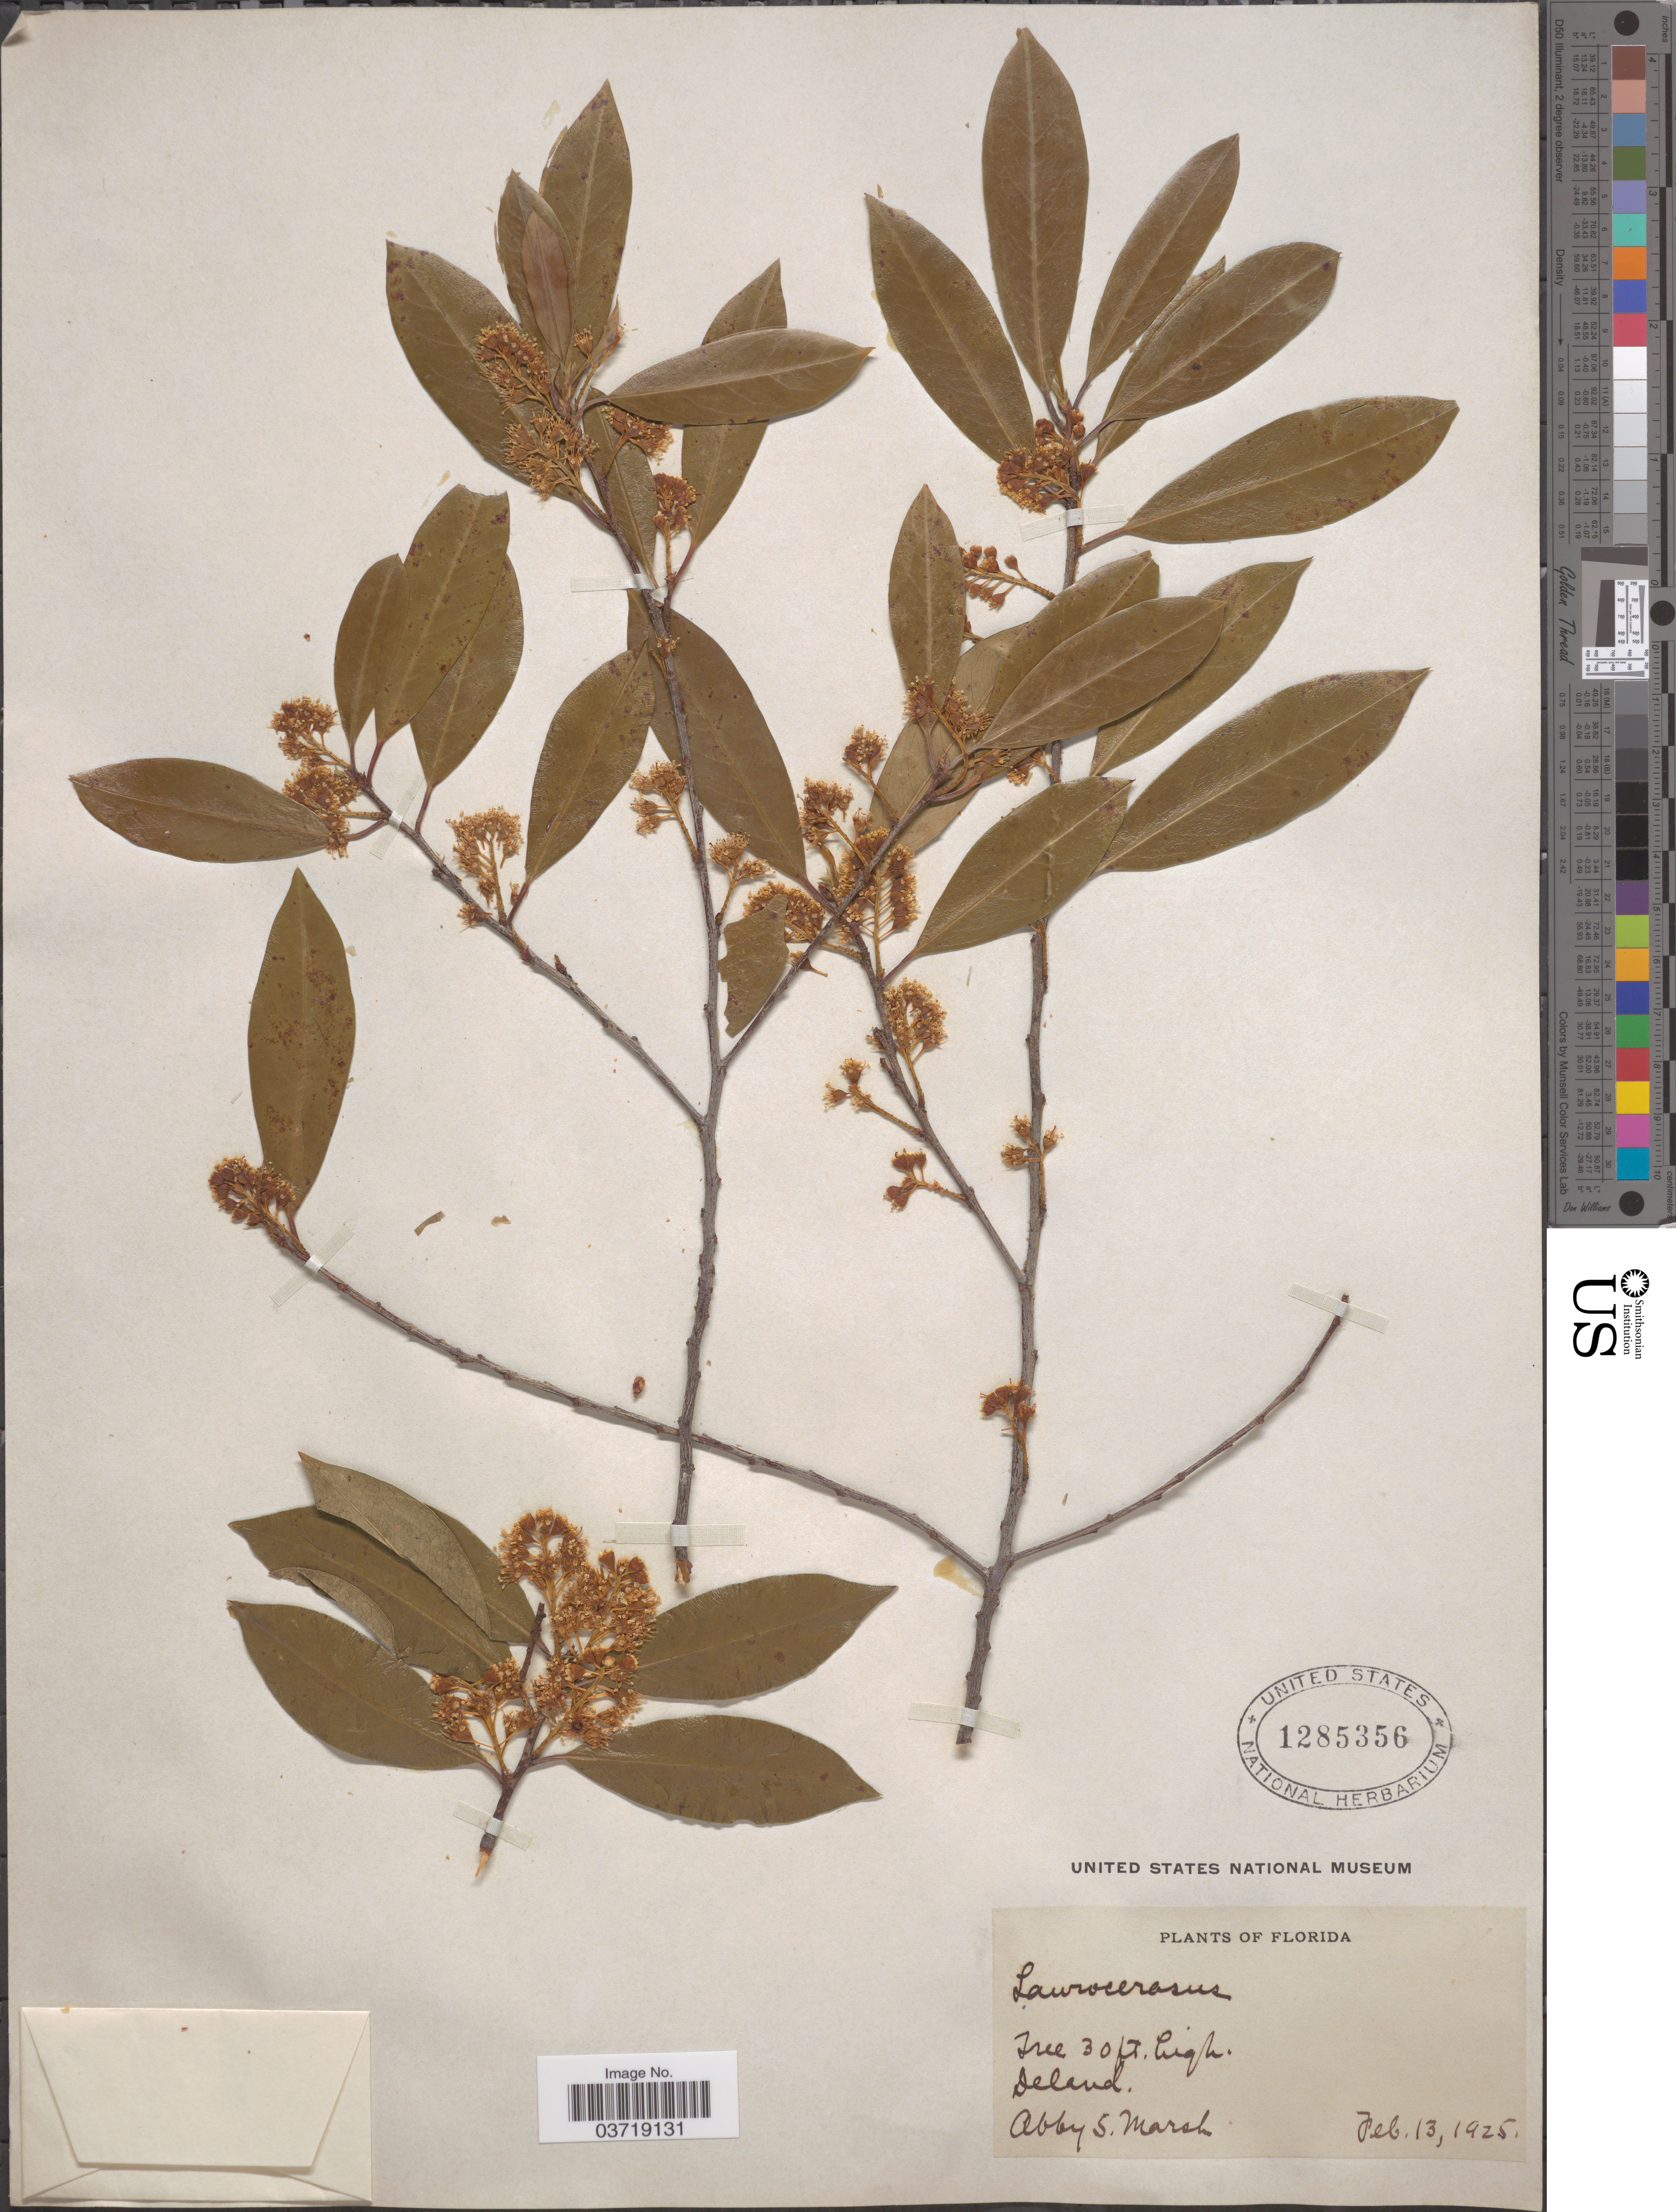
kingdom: Plantae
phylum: Tracheophyta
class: Magnoliopsida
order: Rosales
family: Rosaceae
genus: Prunus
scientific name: Prunus caroliniana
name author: (Mill.) Aiton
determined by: Strong, Mark T., (BOT), Smithsonian Institution - National Museum of Natural History (UNITED STATES)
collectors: A. S. Marsh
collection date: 1925-02-13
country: United States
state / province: Florida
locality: Deland.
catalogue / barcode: US 1285356